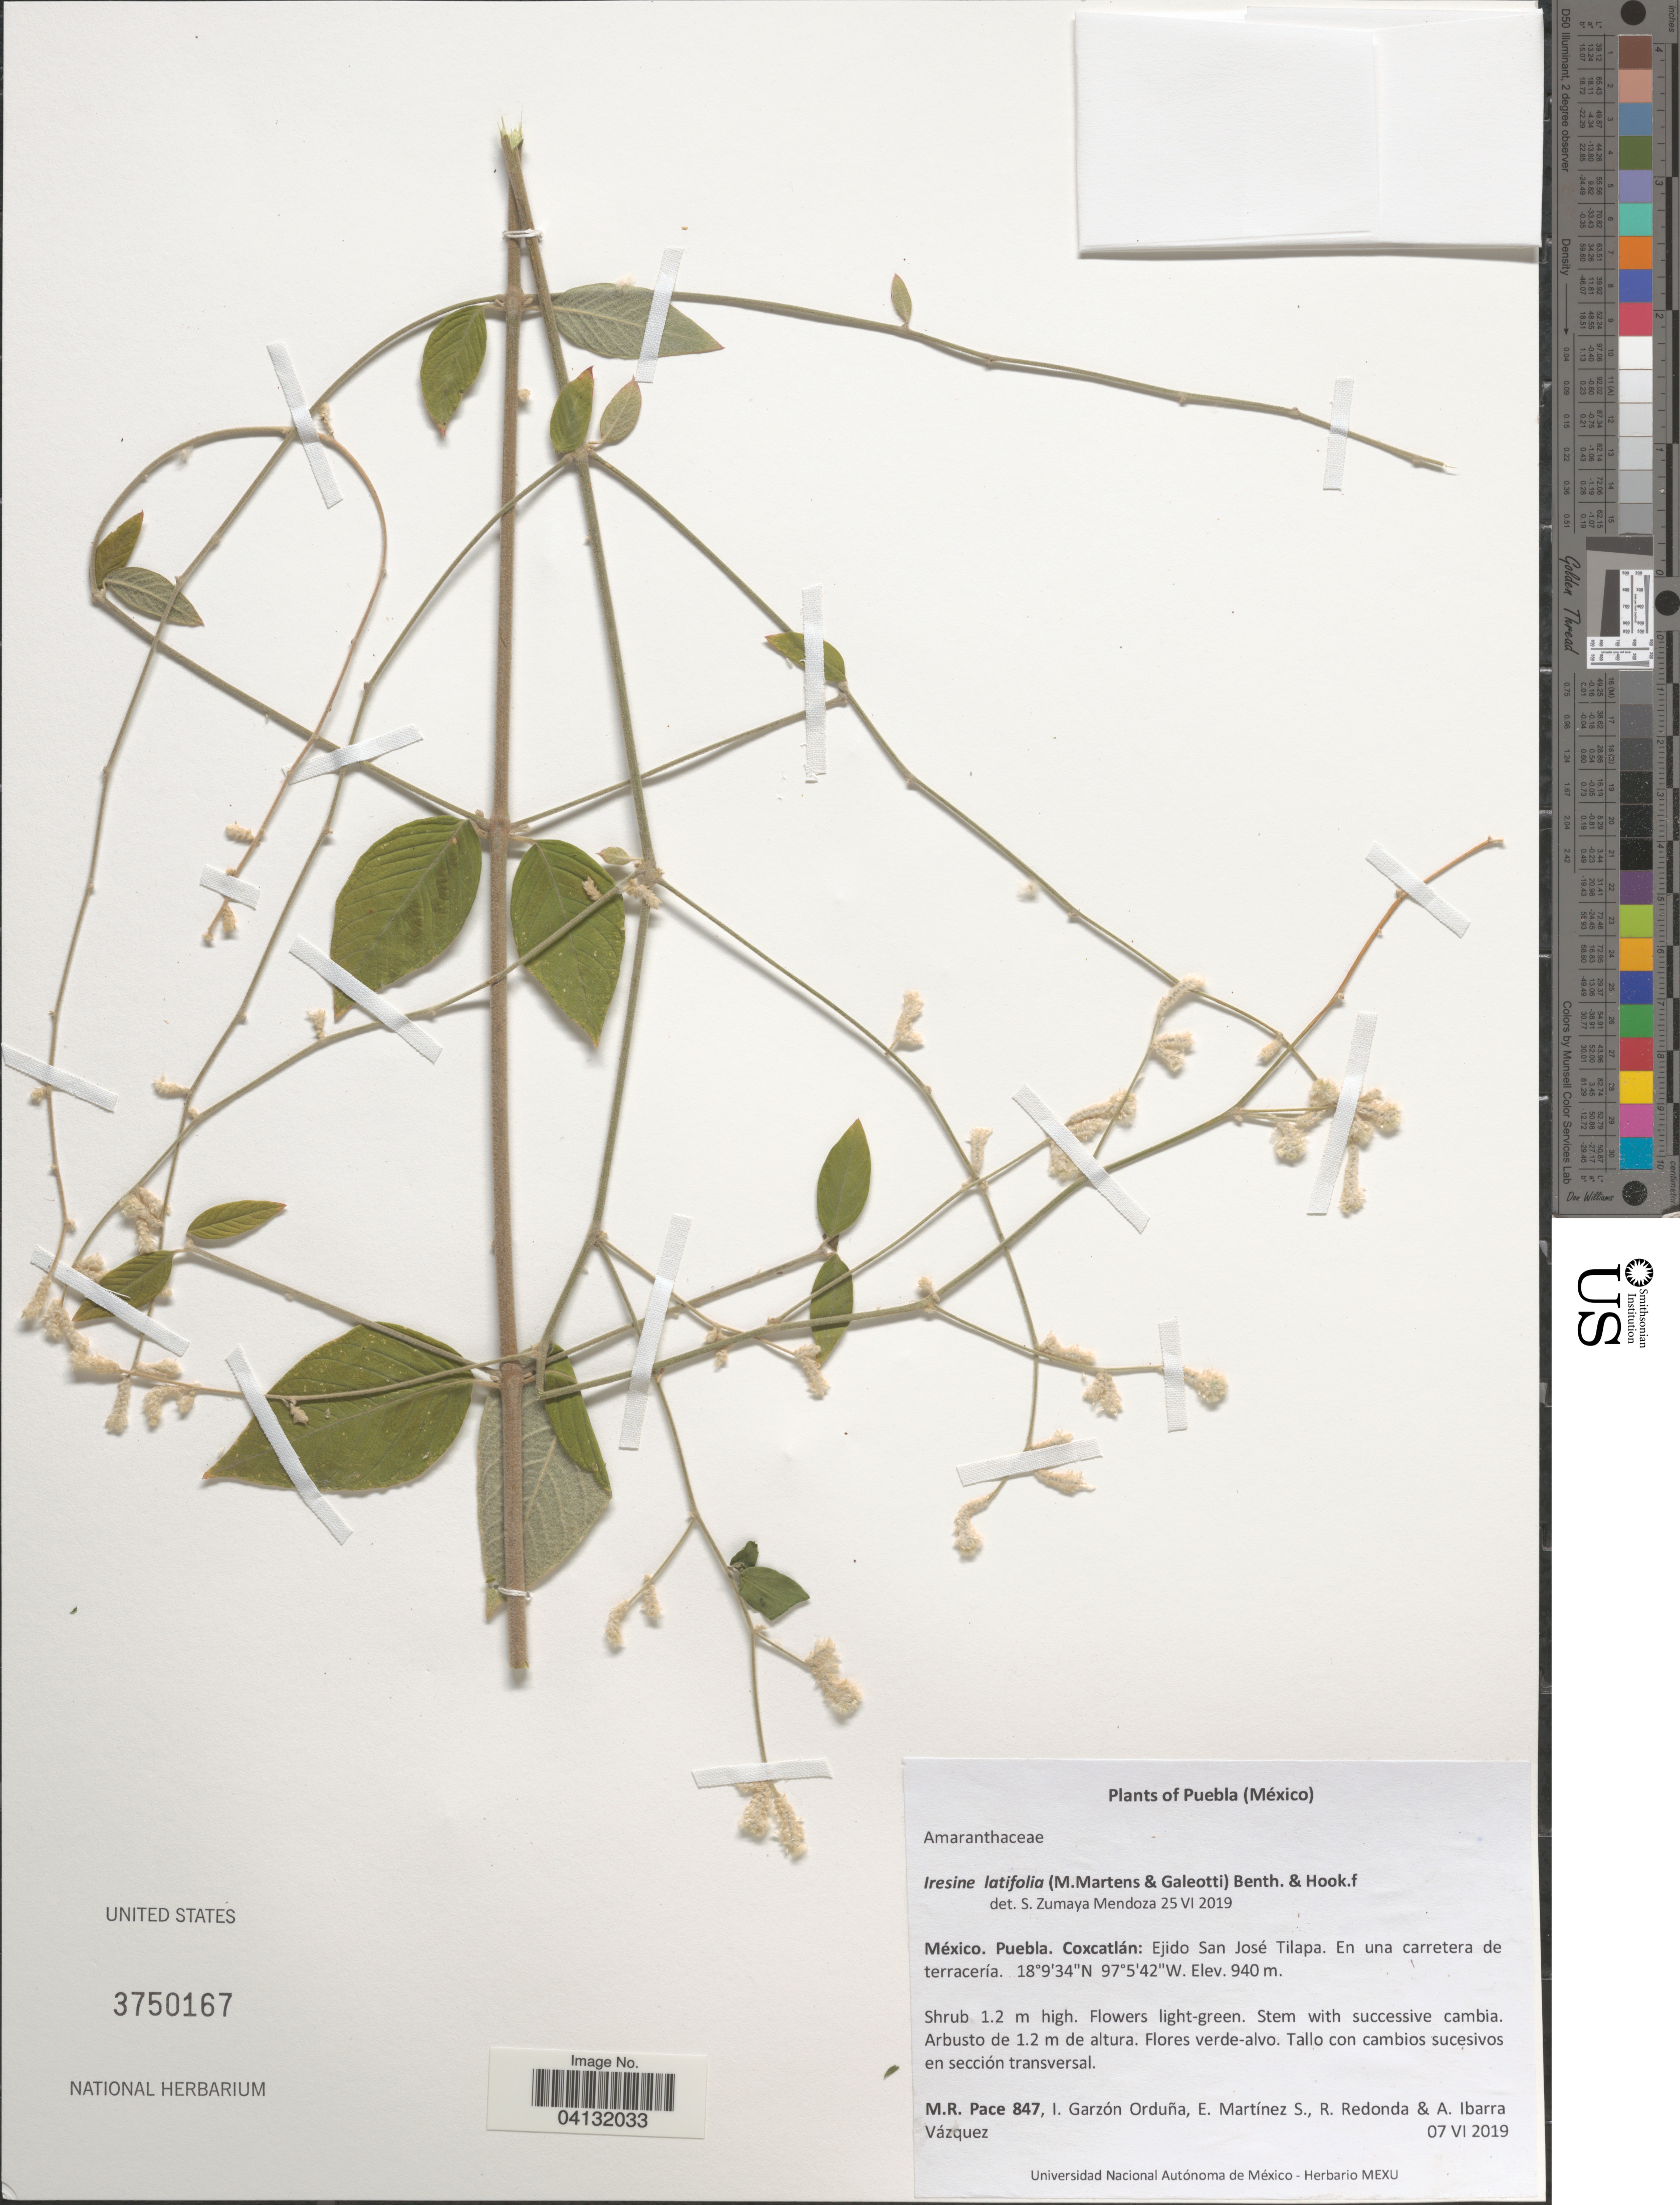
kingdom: Plantae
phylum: Tracheophyta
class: Magnoliopsida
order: Caryophyllales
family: Amaranthaceae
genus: Iresine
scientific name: Iresine latifolia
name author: (M. Martens & Galeotti) Benth. & Hook. f.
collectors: M. R. Pace, I. Garzón Orduna, E. M. Martínez S., R. Redonda & A. Ibarra Vázquez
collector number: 847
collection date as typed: Transcribed d/m/y: 7/6/2019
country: Mexico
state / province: Puebla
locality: Cuicatlán: Ejido San José Tilapa.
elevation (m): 940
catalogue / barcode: US 3750167